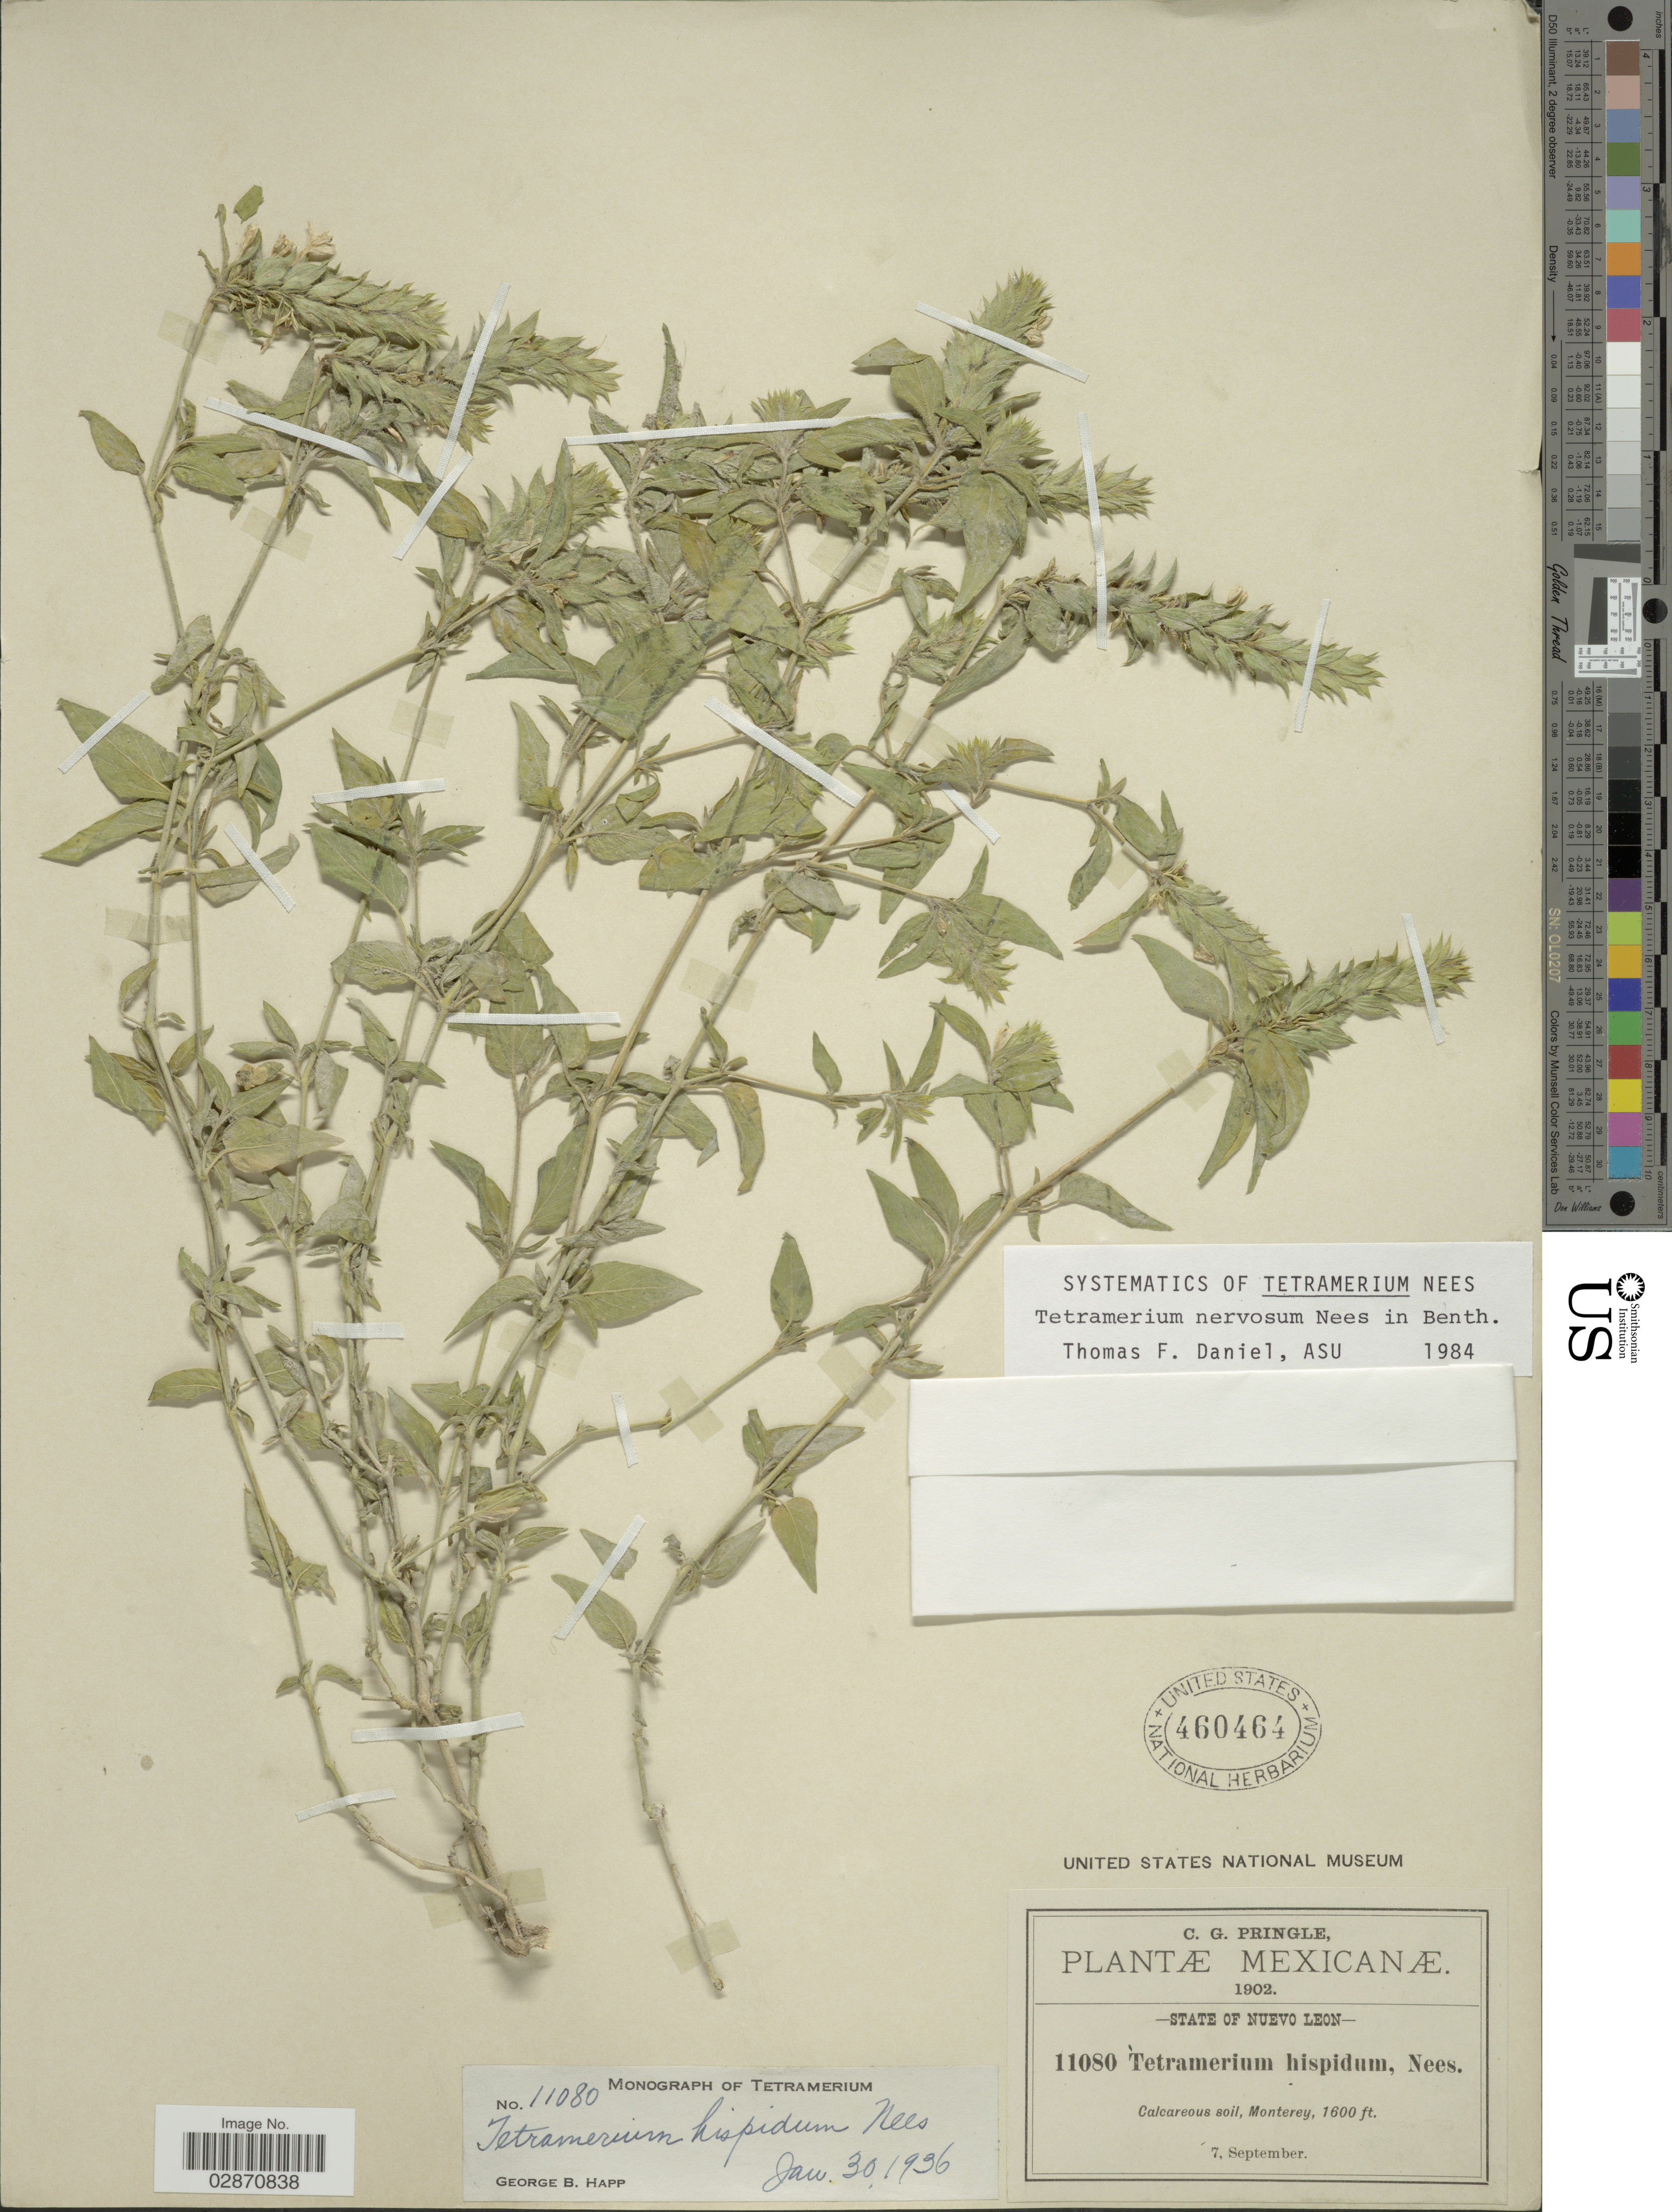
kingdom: Plantae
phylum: Tracheophyta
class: Magnoliopsida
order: Lamiales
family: Acanthaceae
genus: Tetramerium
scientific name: Tetramerium nervosum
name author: Nees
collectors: C. G. Pringle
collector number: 11080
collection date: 1902-09-07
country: Mexico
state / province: Nuevo León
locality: Monterey.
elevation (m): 488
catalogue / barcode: US 460464